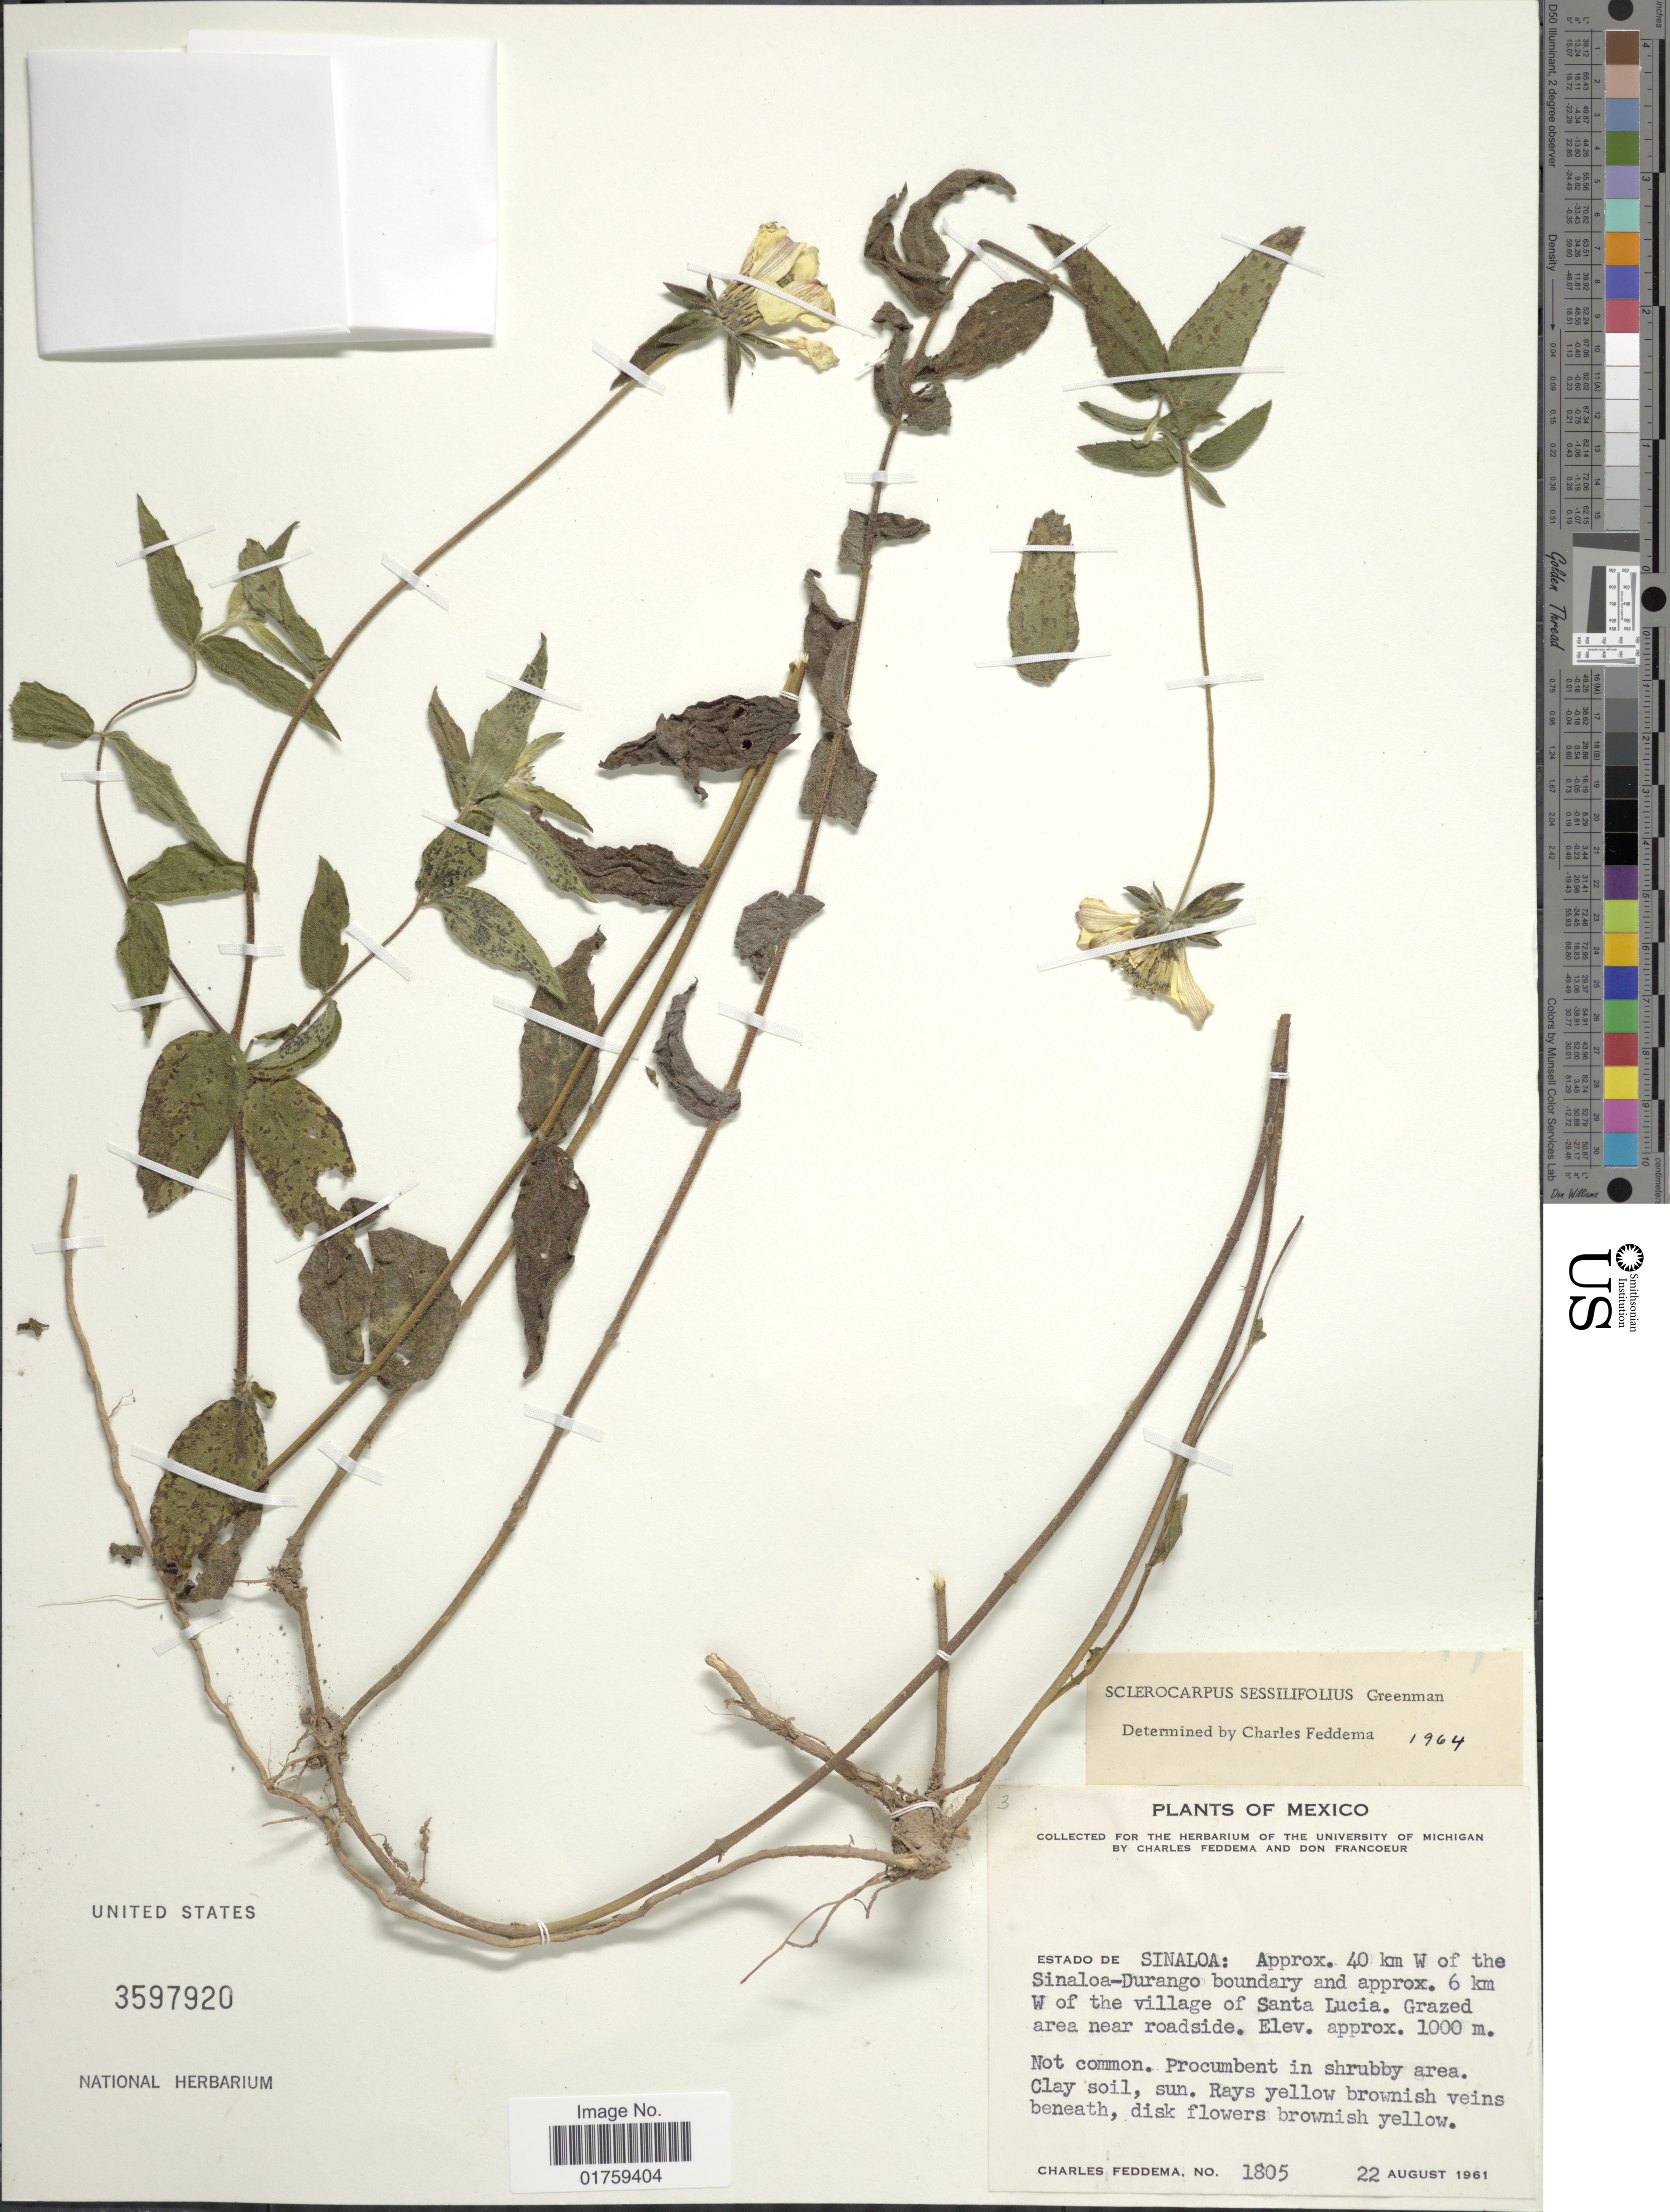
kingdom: Plantae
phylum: Tracheophyta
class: Magnoliopsida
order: Asterales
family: Asteraceae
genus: Sclerocarpus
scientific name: Sclerocarpus sessilifolius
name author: Greenm.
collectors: C. Feddema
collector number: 1805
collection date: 1961-08-22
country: Mexico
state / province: Sinaloa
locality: Estado de Sinaloa: Approx. 40 km W of the Sinaloa-Durango boundary and approx. 6 km W of the village of Santa Lucia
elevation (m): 1000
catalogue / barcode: US 3597920